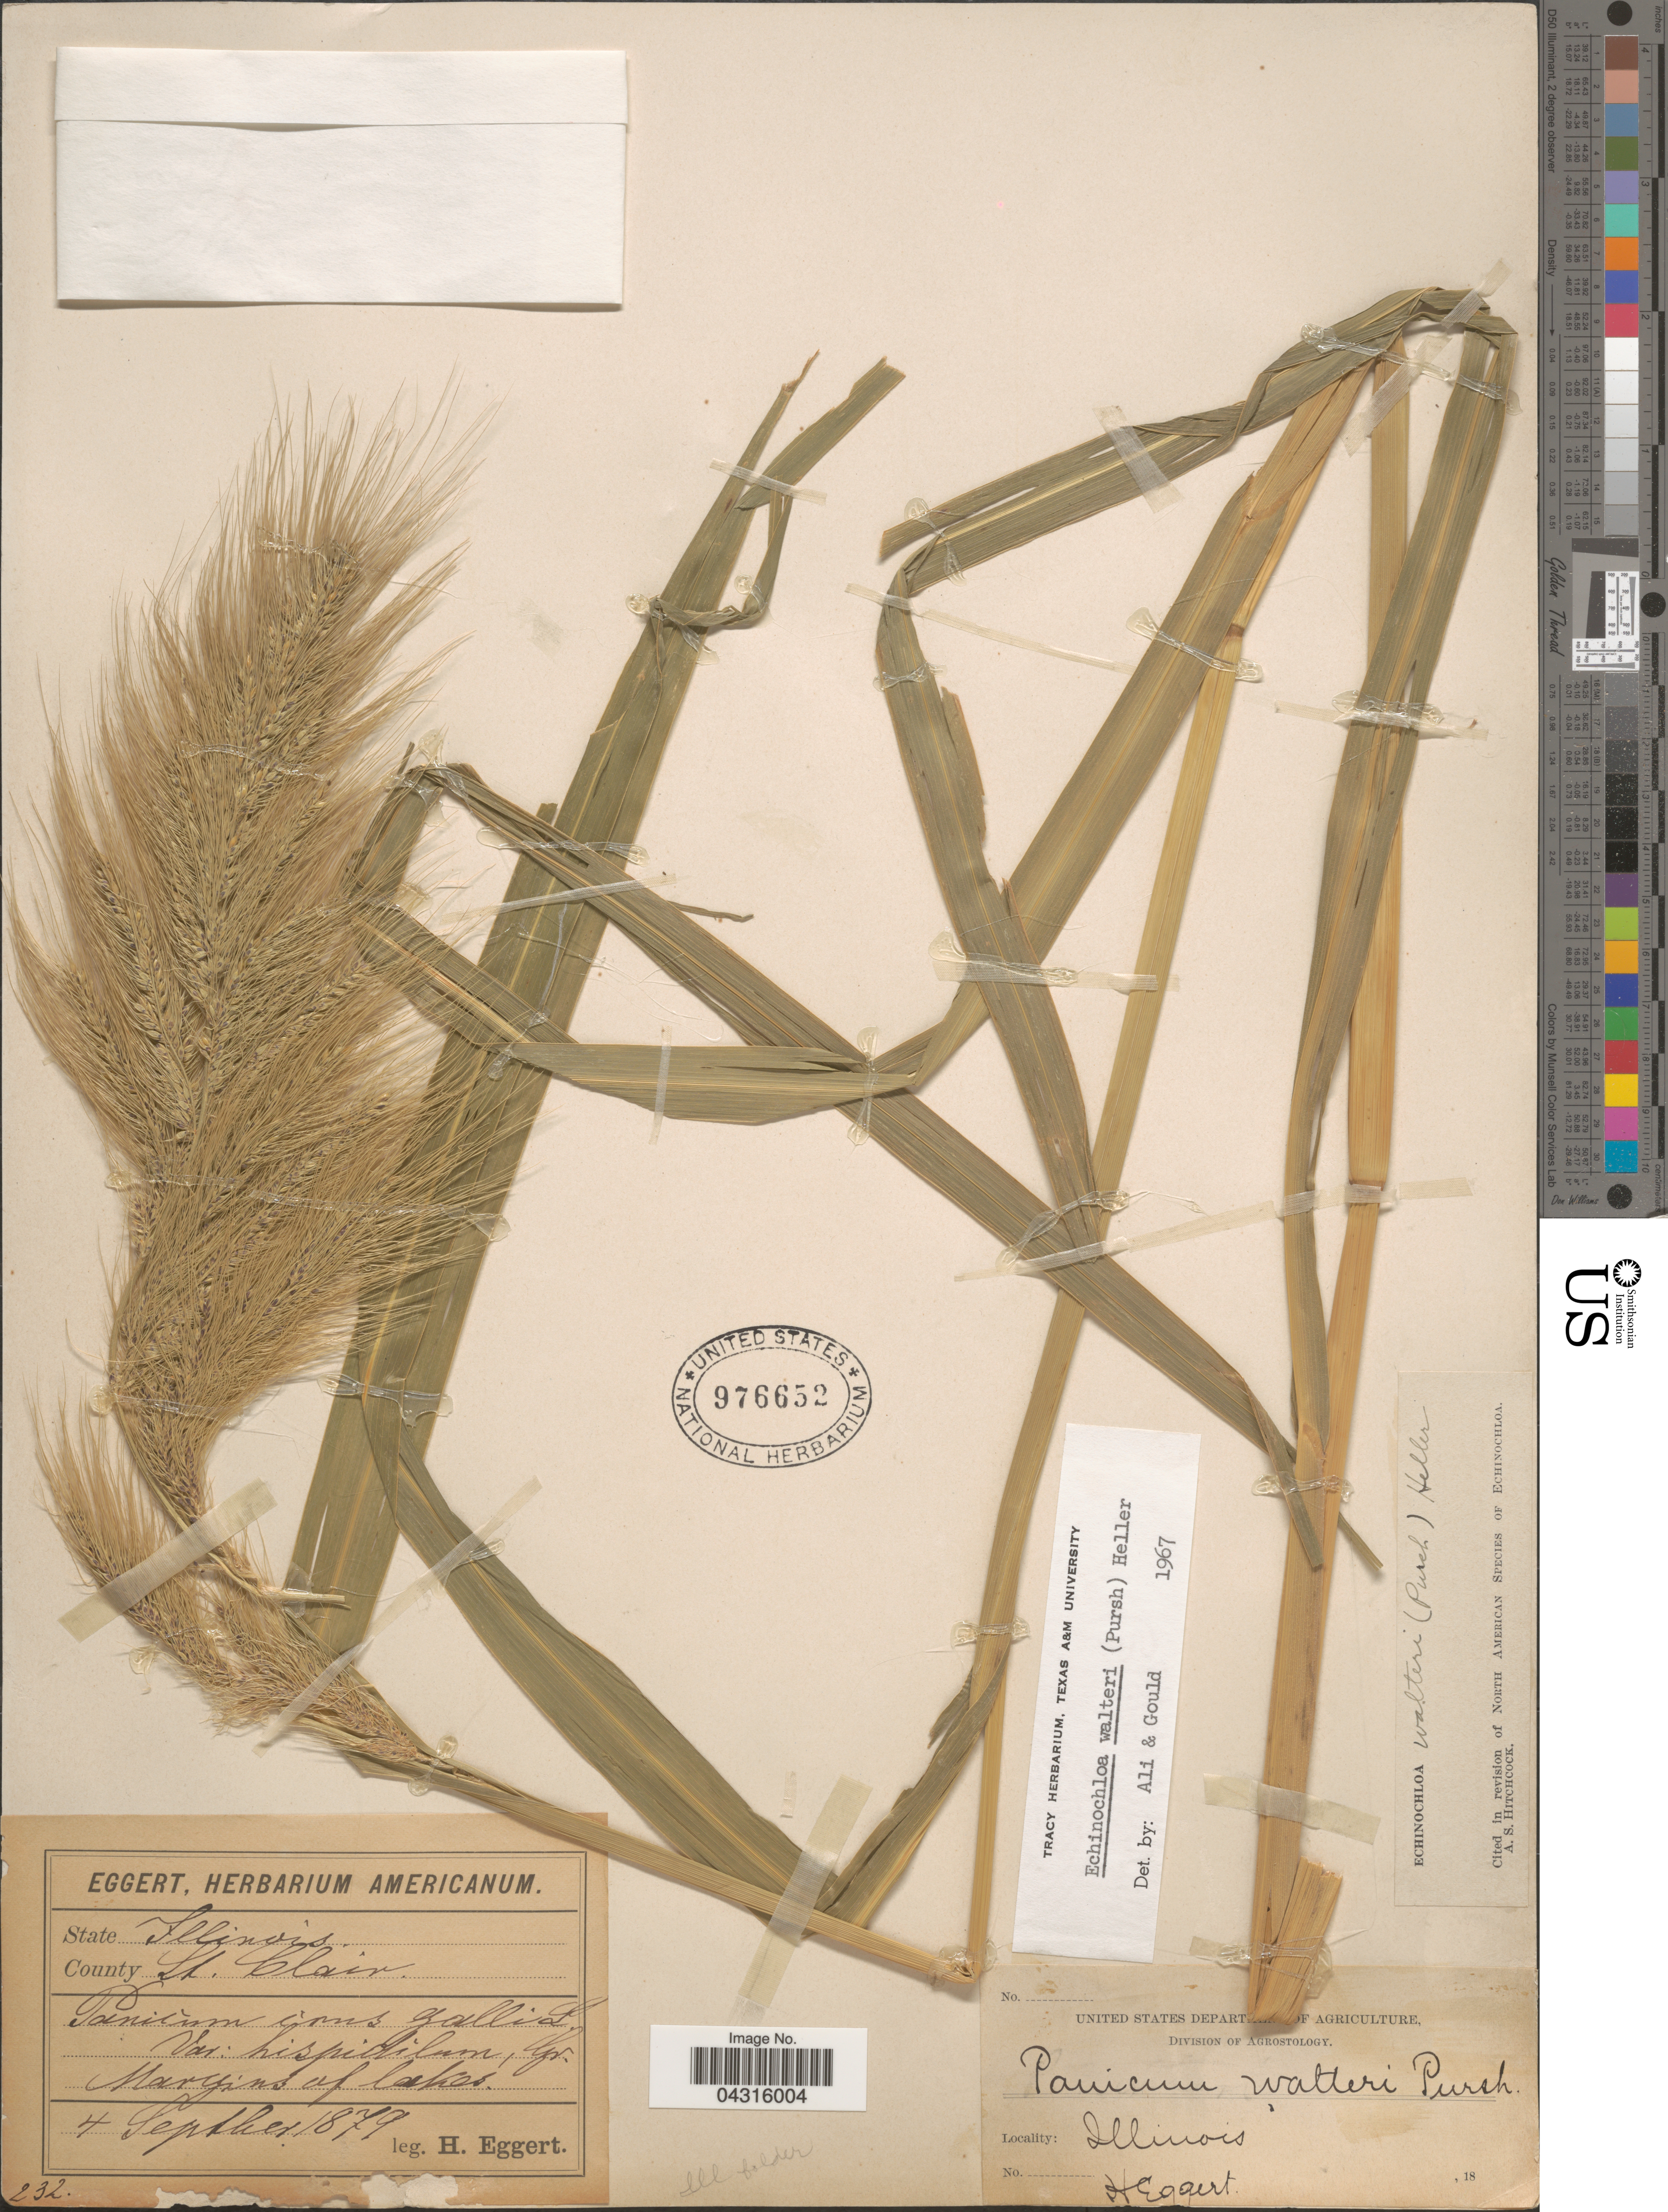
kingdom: Plantae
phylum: Tracheophyta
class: Liliopsida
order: Poales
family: Poaceae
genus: Echinochloa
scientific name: Echinochloa walteri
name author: (Pursh) A. Heller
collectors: H. Eggert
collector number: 232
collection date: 1879-09-04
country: United States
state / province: Illinois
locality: County St. Clair. Margins of lakes.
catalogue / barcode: US 976652